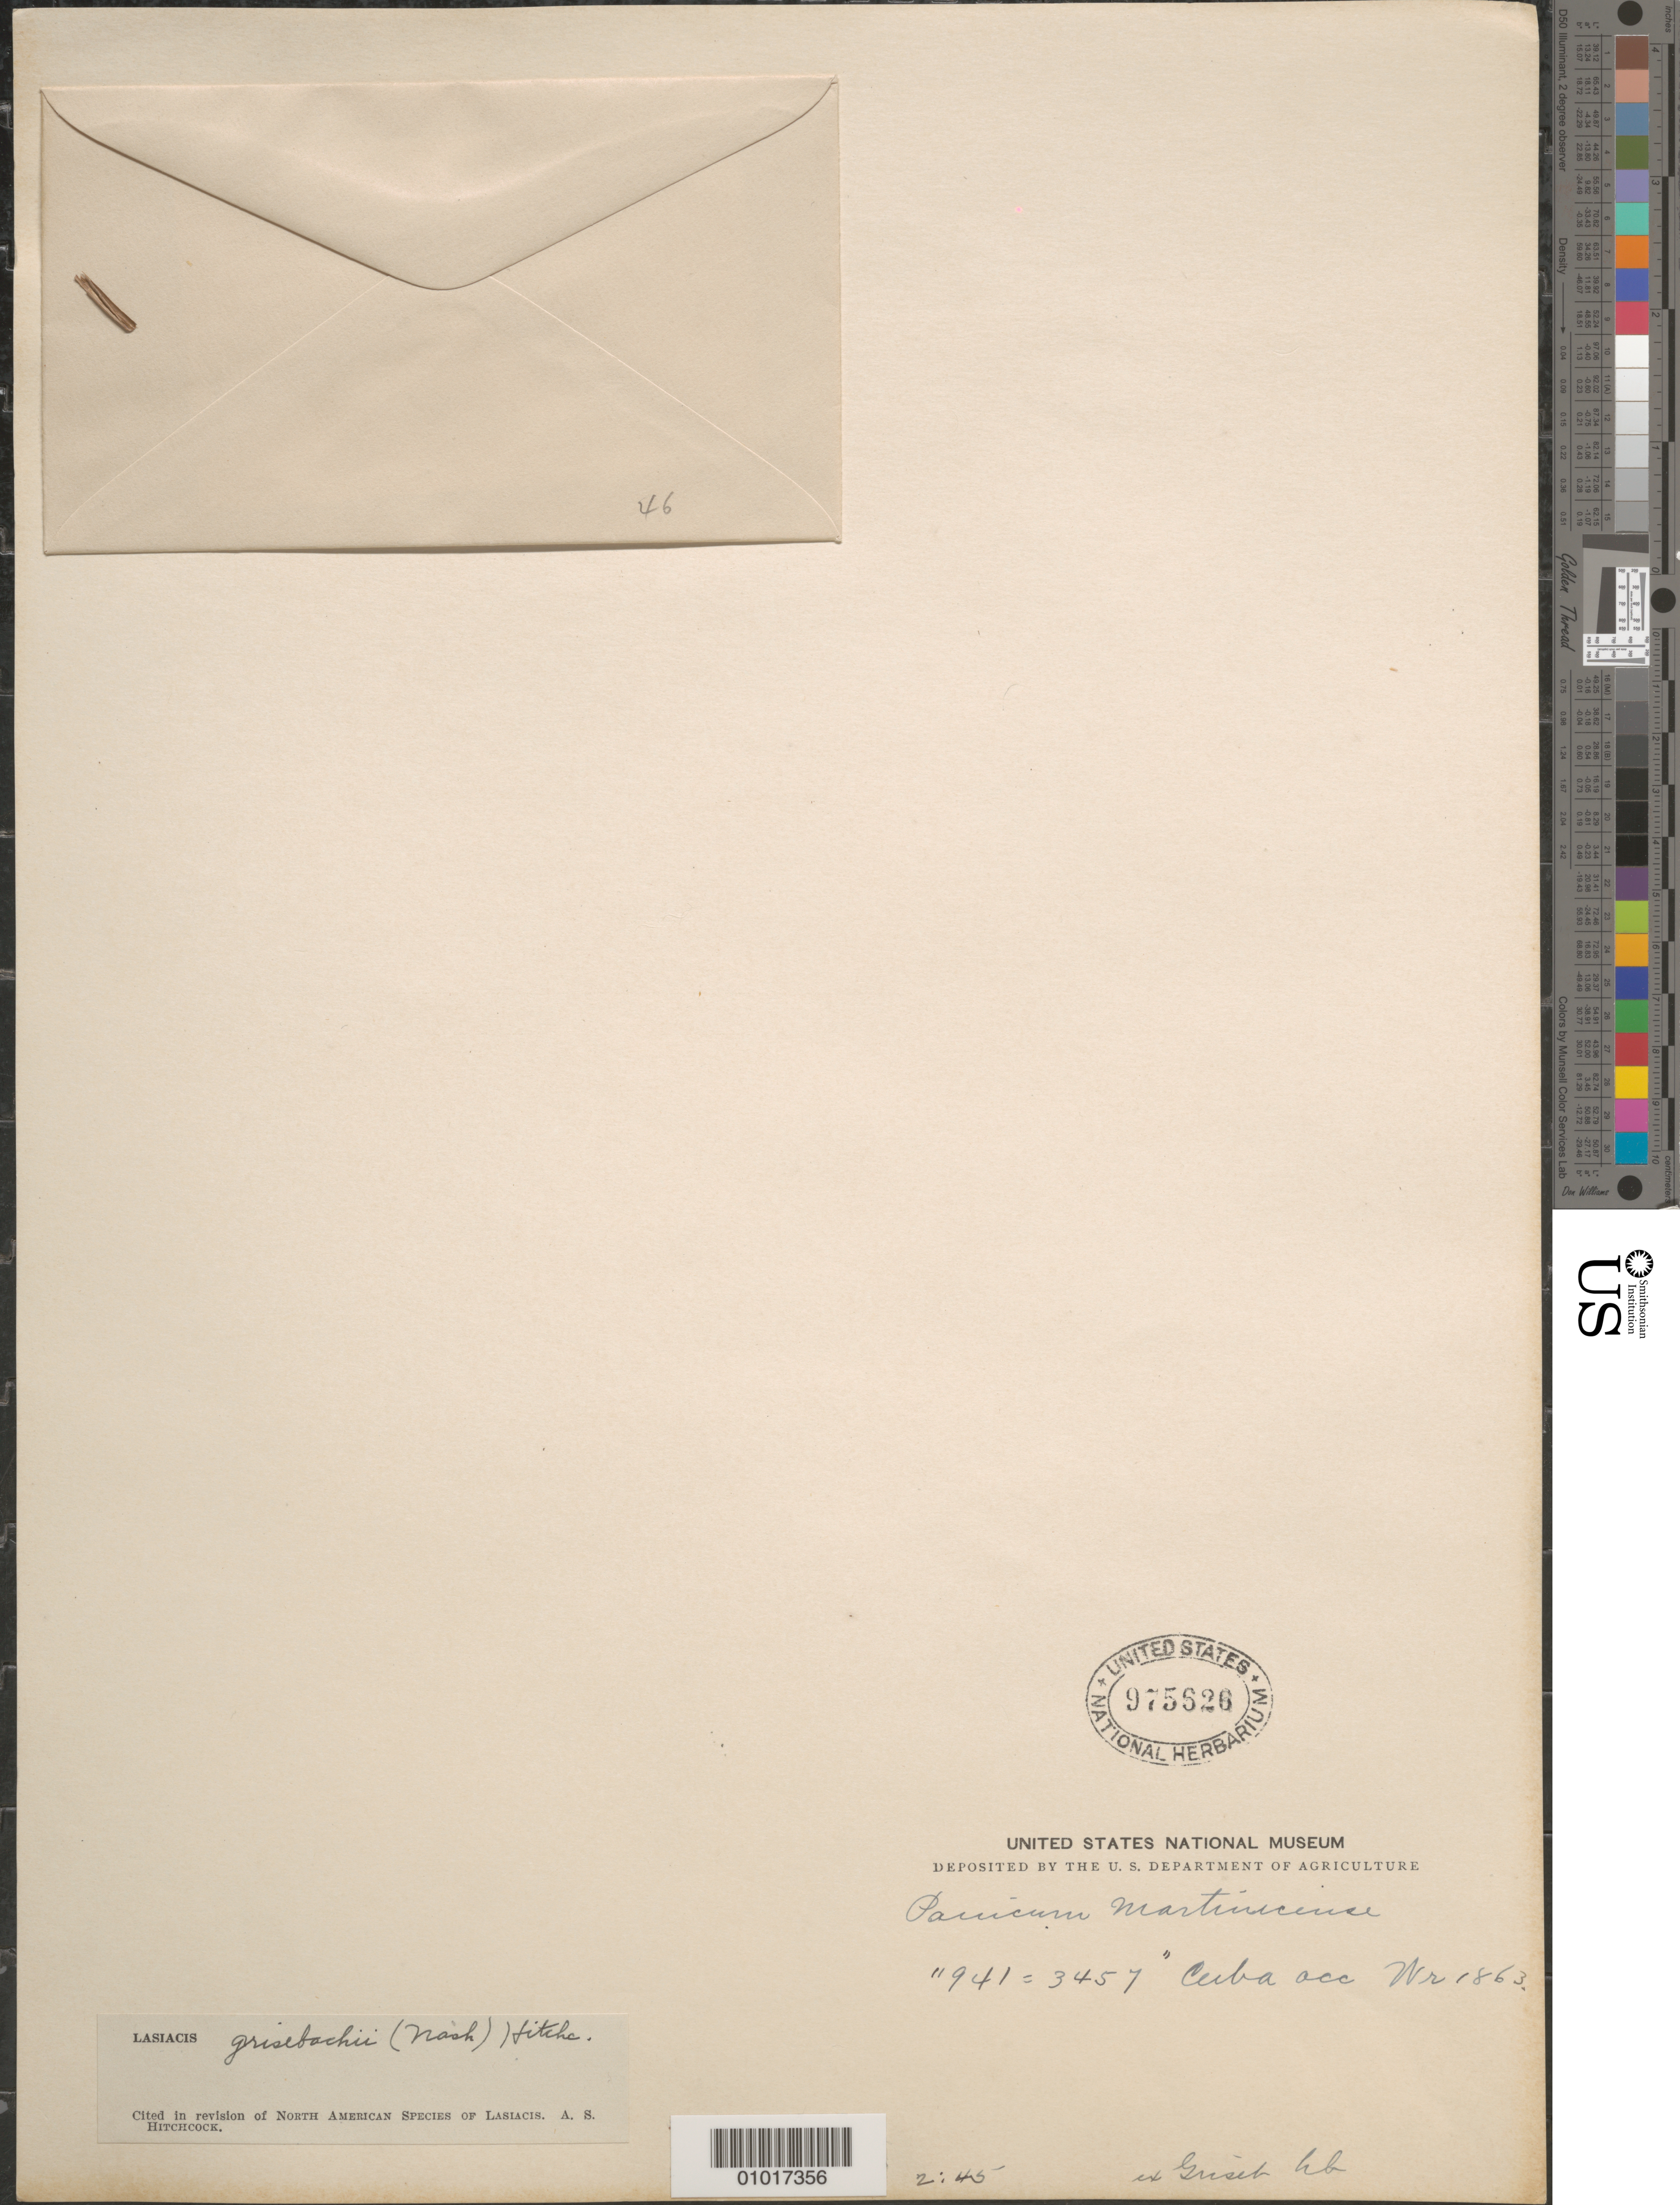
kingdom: Plantae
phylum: Tracheophyta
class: Liliopsida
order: Poales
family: Poaceae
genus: Lasiacis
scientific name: Lasiacis grisebachii var. grisebachii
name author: (Nash) Hitchc.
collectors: C. Wright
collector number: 46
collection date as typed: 01 Jan 1863 to 31 Dec 1863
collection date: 1863-01-01/1863-12-31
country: Cuba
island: Cuba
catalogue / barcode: US 975626